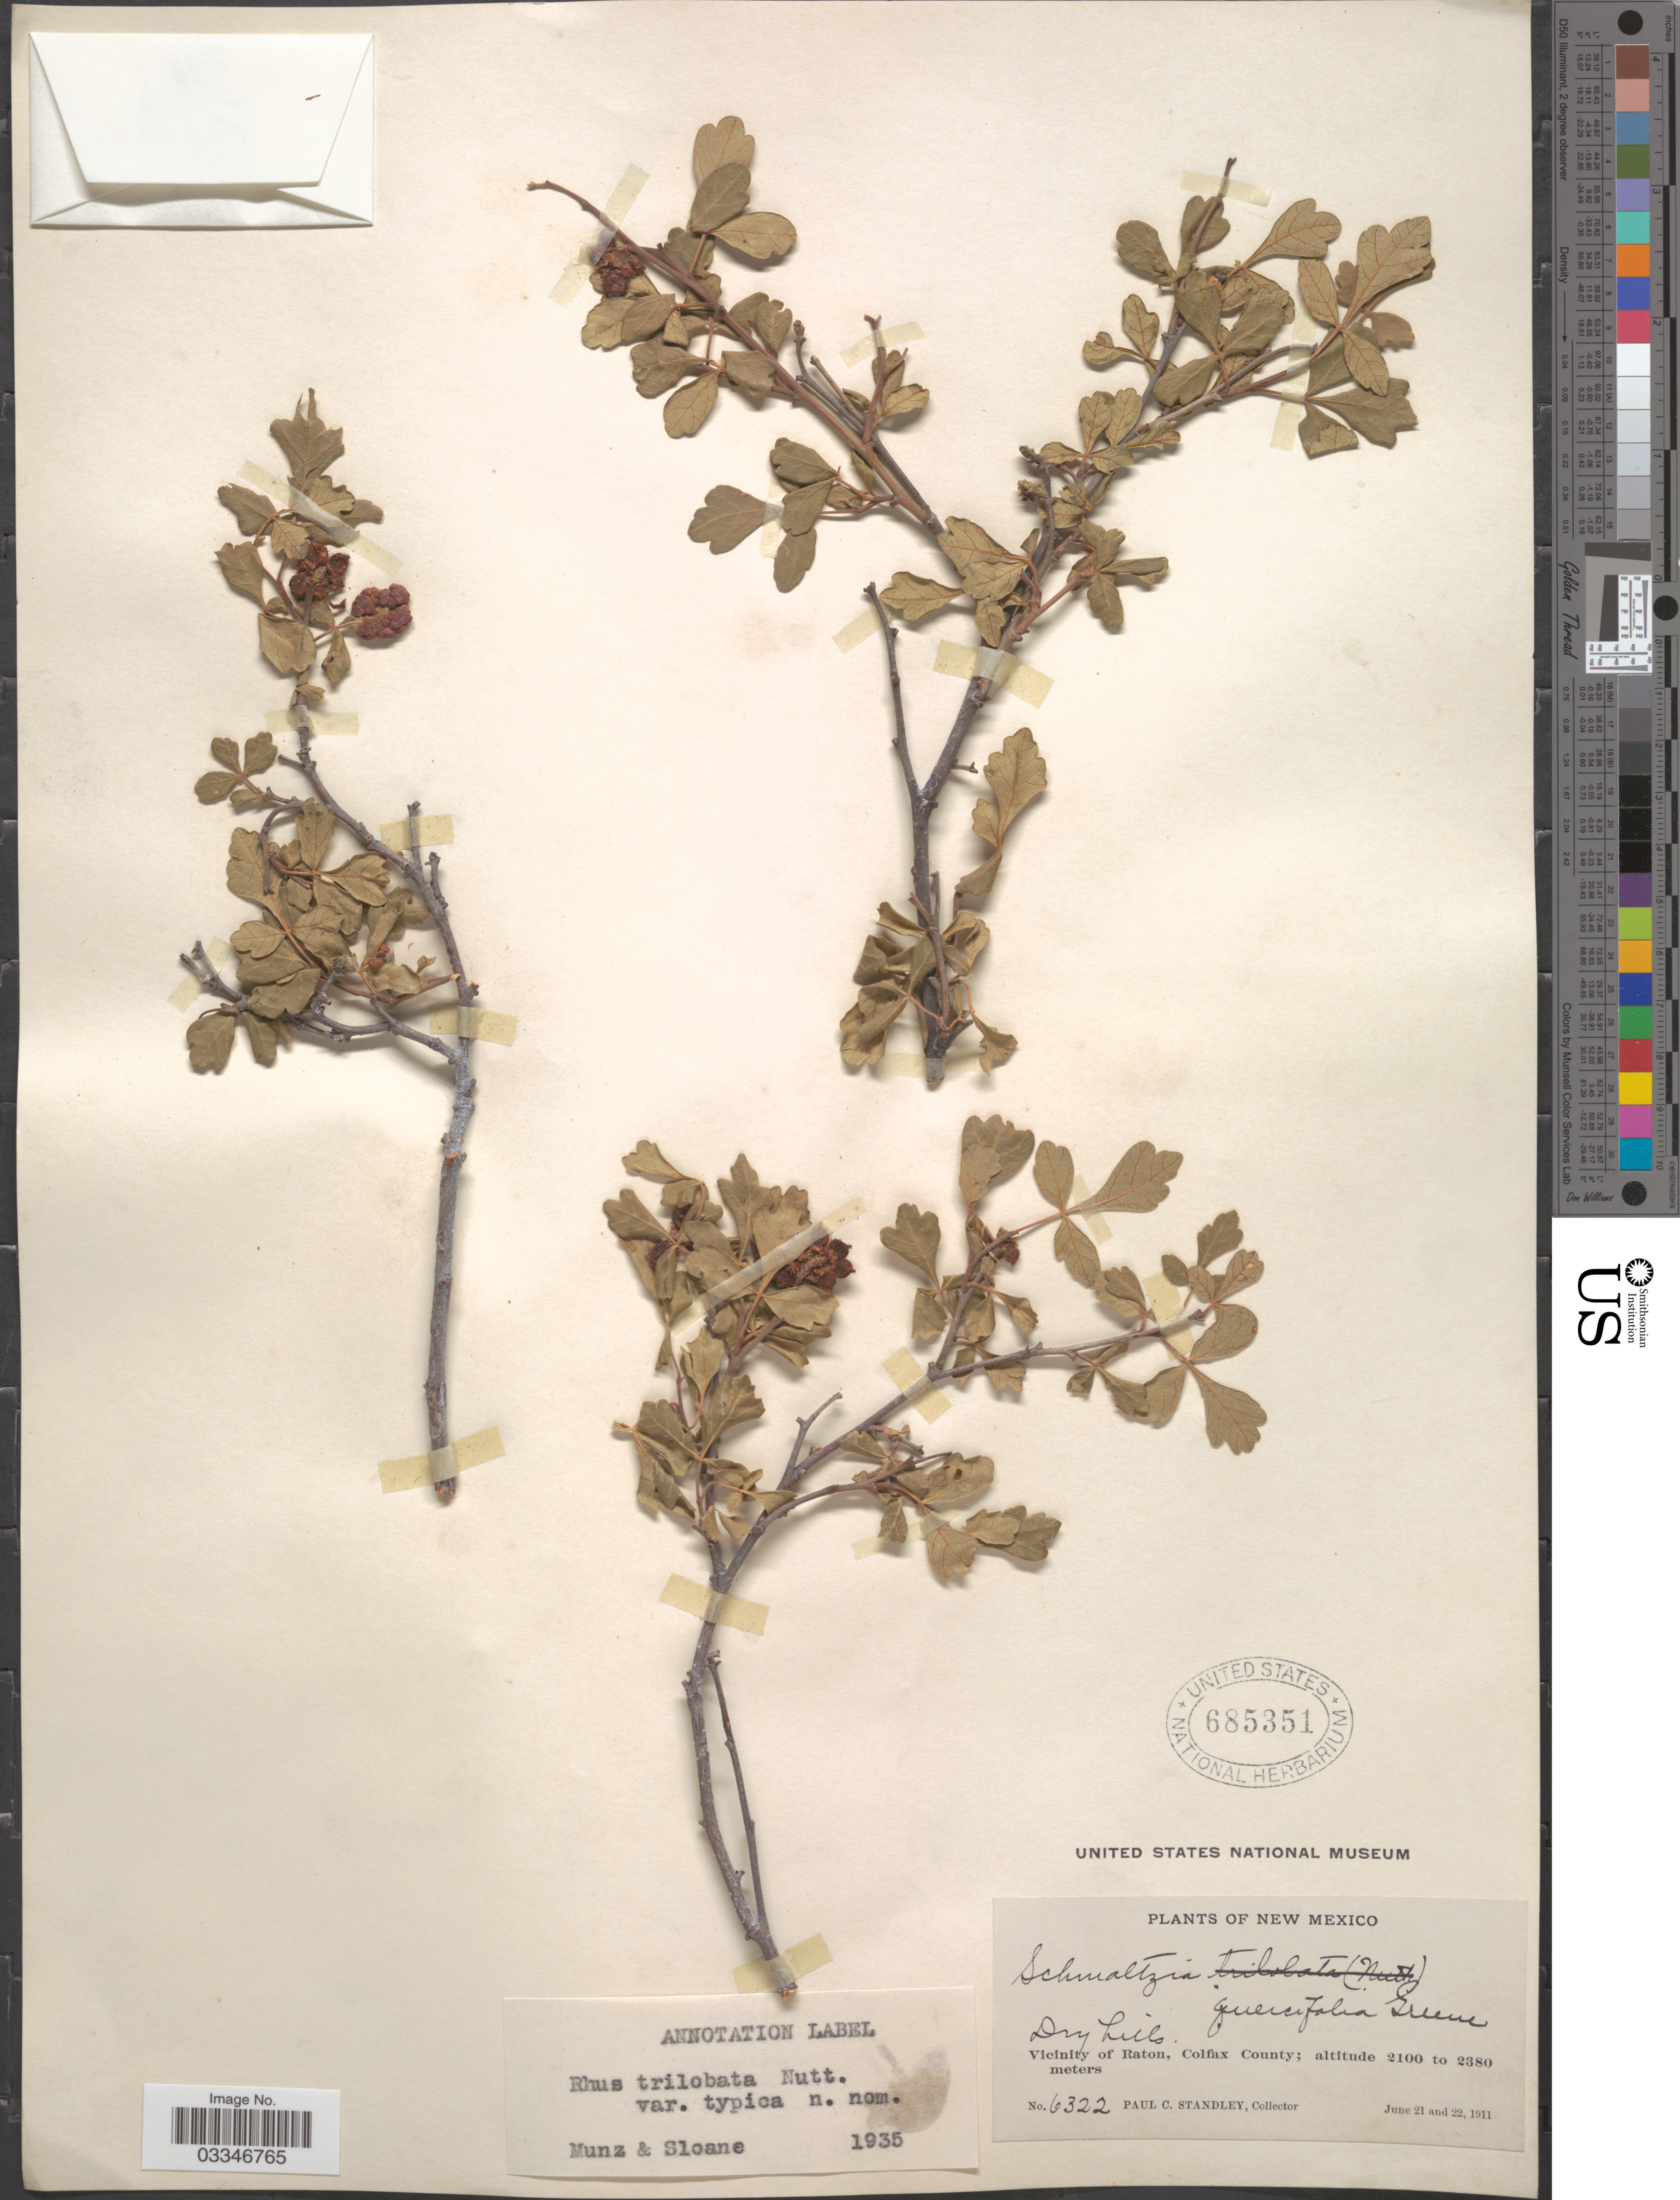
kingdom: Plantae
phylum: Tracheophyta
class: Magnoliopsida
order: Sapindales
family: Anacardiaceae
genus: Rhus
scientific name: Rhus trilobata var. typica Munz & Sloane ined.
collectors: P. C. Standley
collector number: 6322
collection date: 1911-06-21/1911-06-22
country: United States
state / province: New Mexico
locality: Vicinity of Raton, Colfax County.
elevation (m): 2100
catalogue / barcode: US 685351